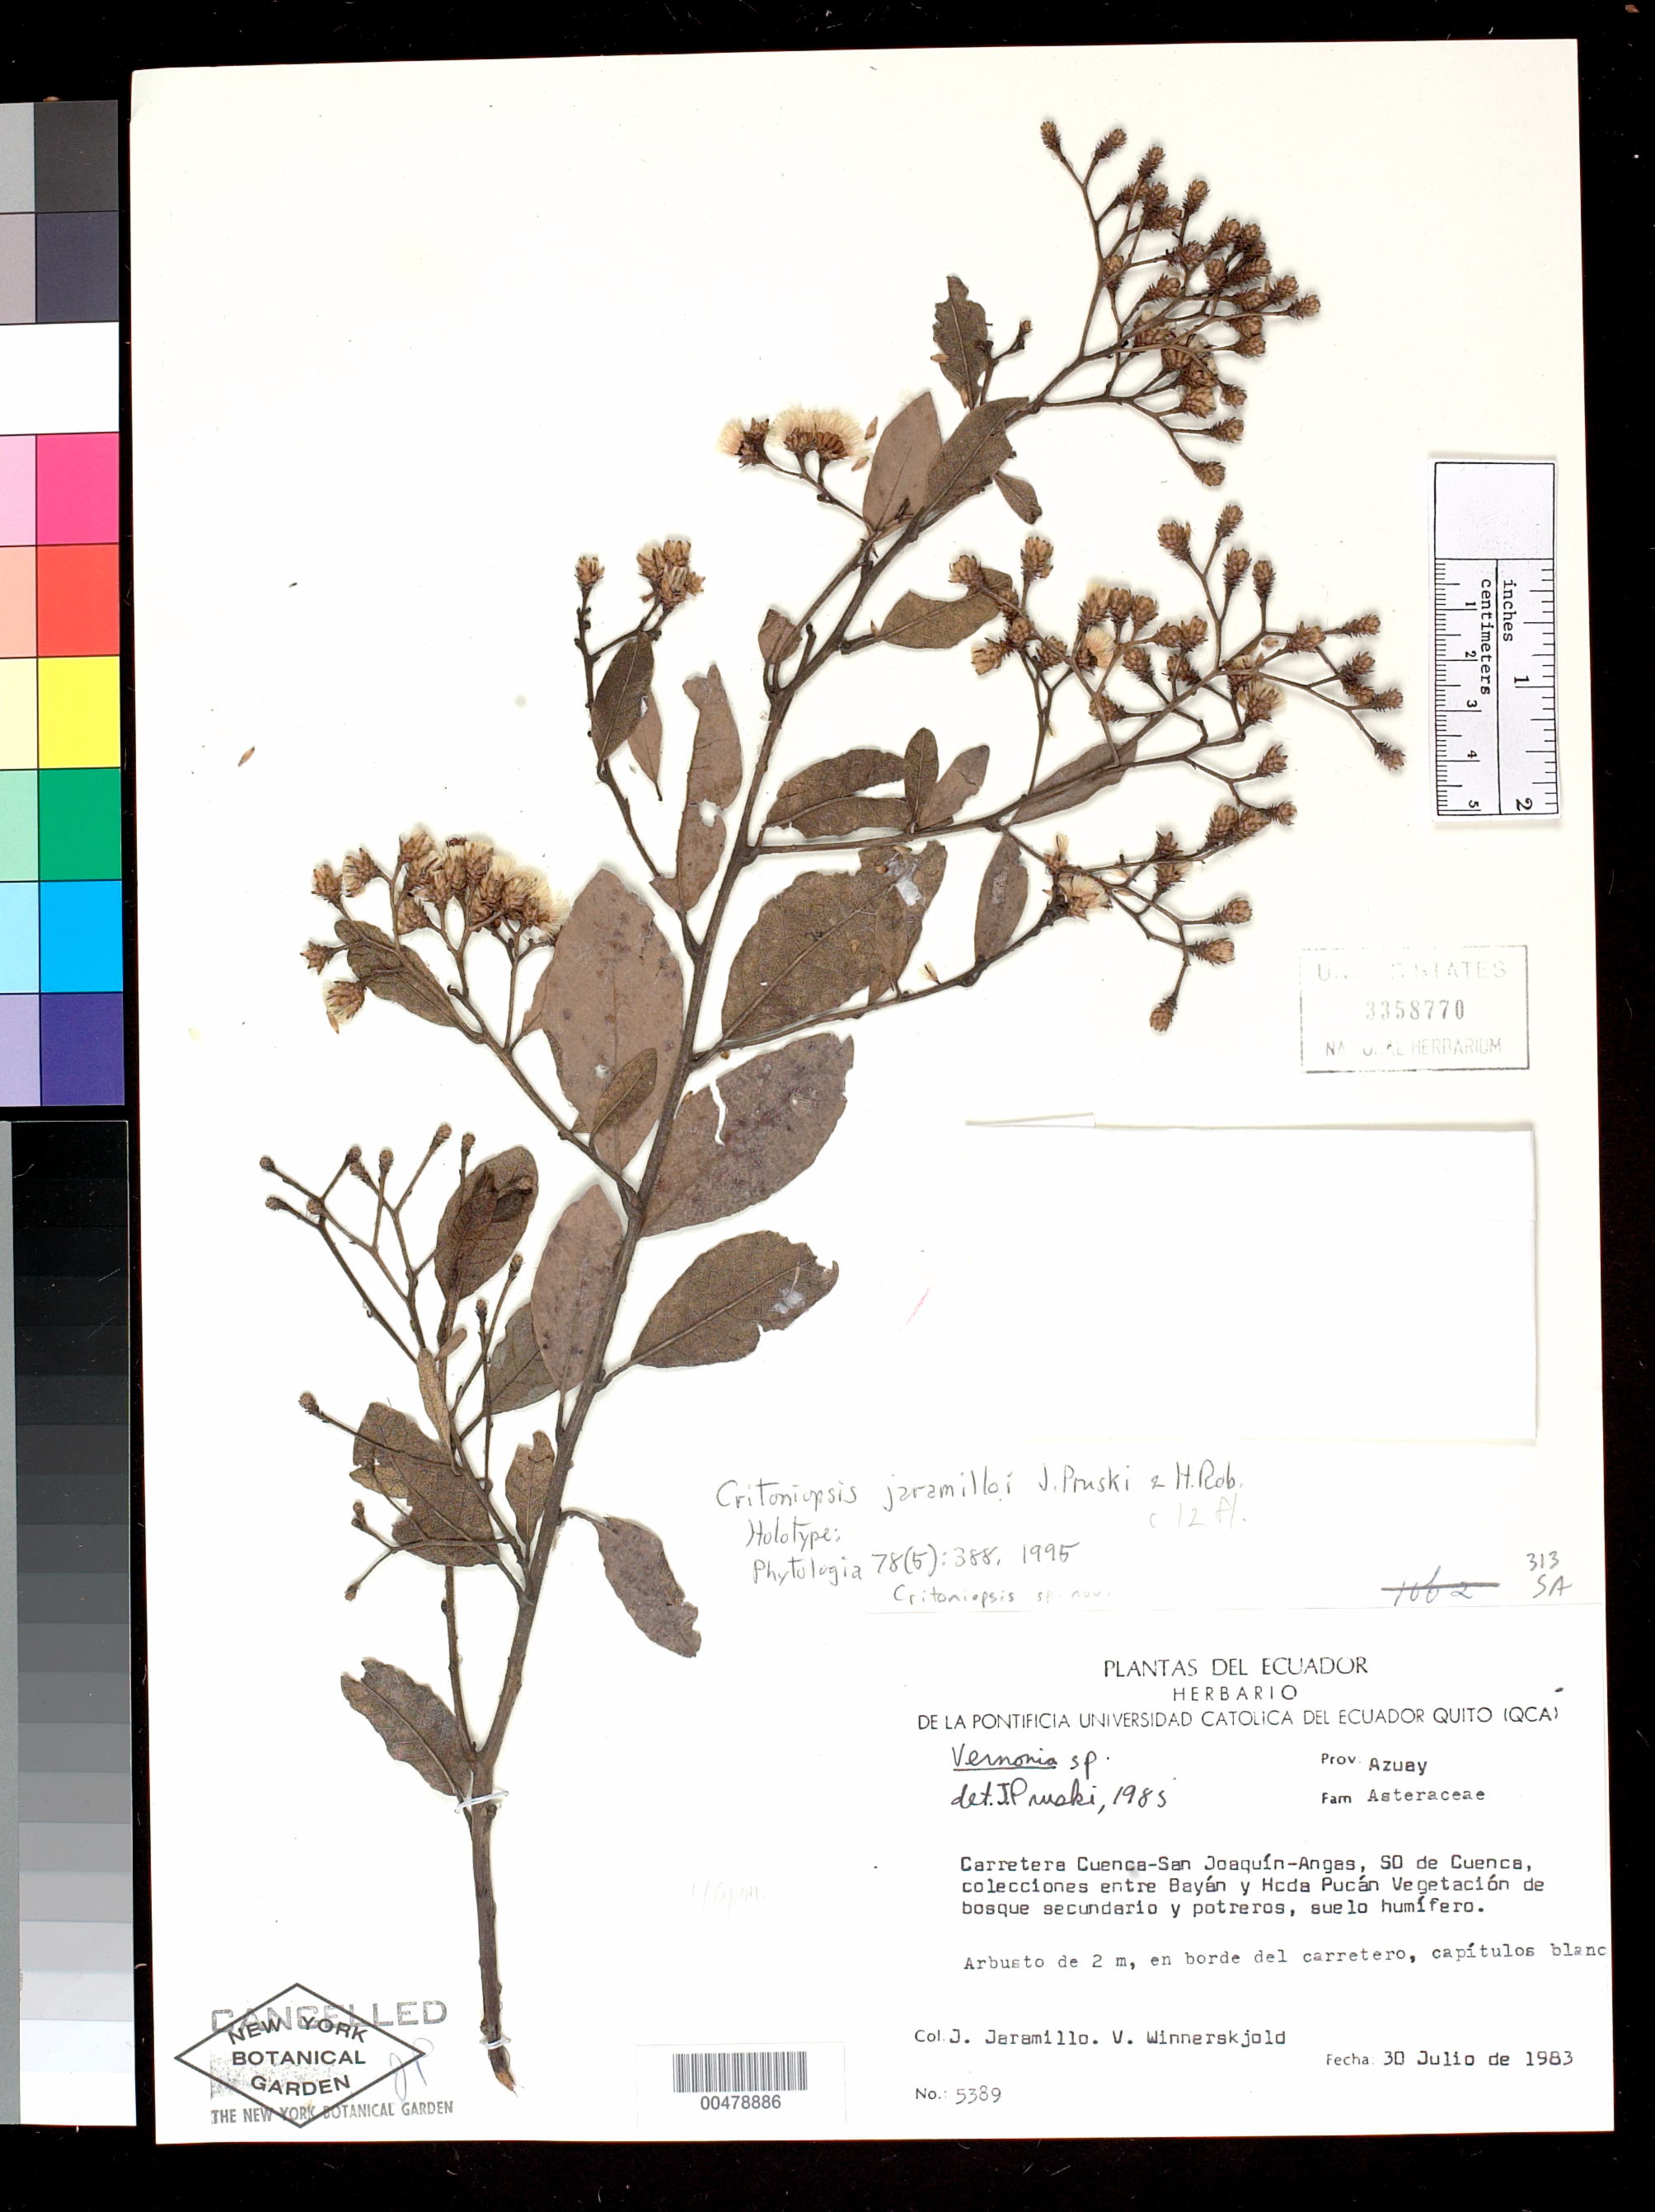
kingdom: Plantae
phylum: Tracheophyta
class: Magnoliopsida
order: Asterales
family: Asteraceae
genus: Critoniopsis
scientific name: Critoniopsis jaramilloi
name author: Pruski & H. Rob.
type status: Holotype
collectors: J. L. Jaramillo & V. Winnerskjold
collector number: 5389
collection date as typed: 30 Jul 1983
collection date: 1983-07-30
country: Ecuador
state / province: Azuay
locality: Carretera Cuenca-San Joaquin-Angas, SO de Cuenca, entre Bayan y Hcda. Pucan. [Cuenca-San Joaquin-Angas Highway, SW ofCuenca (river Basin?), between Bayan and Hacienda Pucan.]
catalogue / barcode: US 3358770